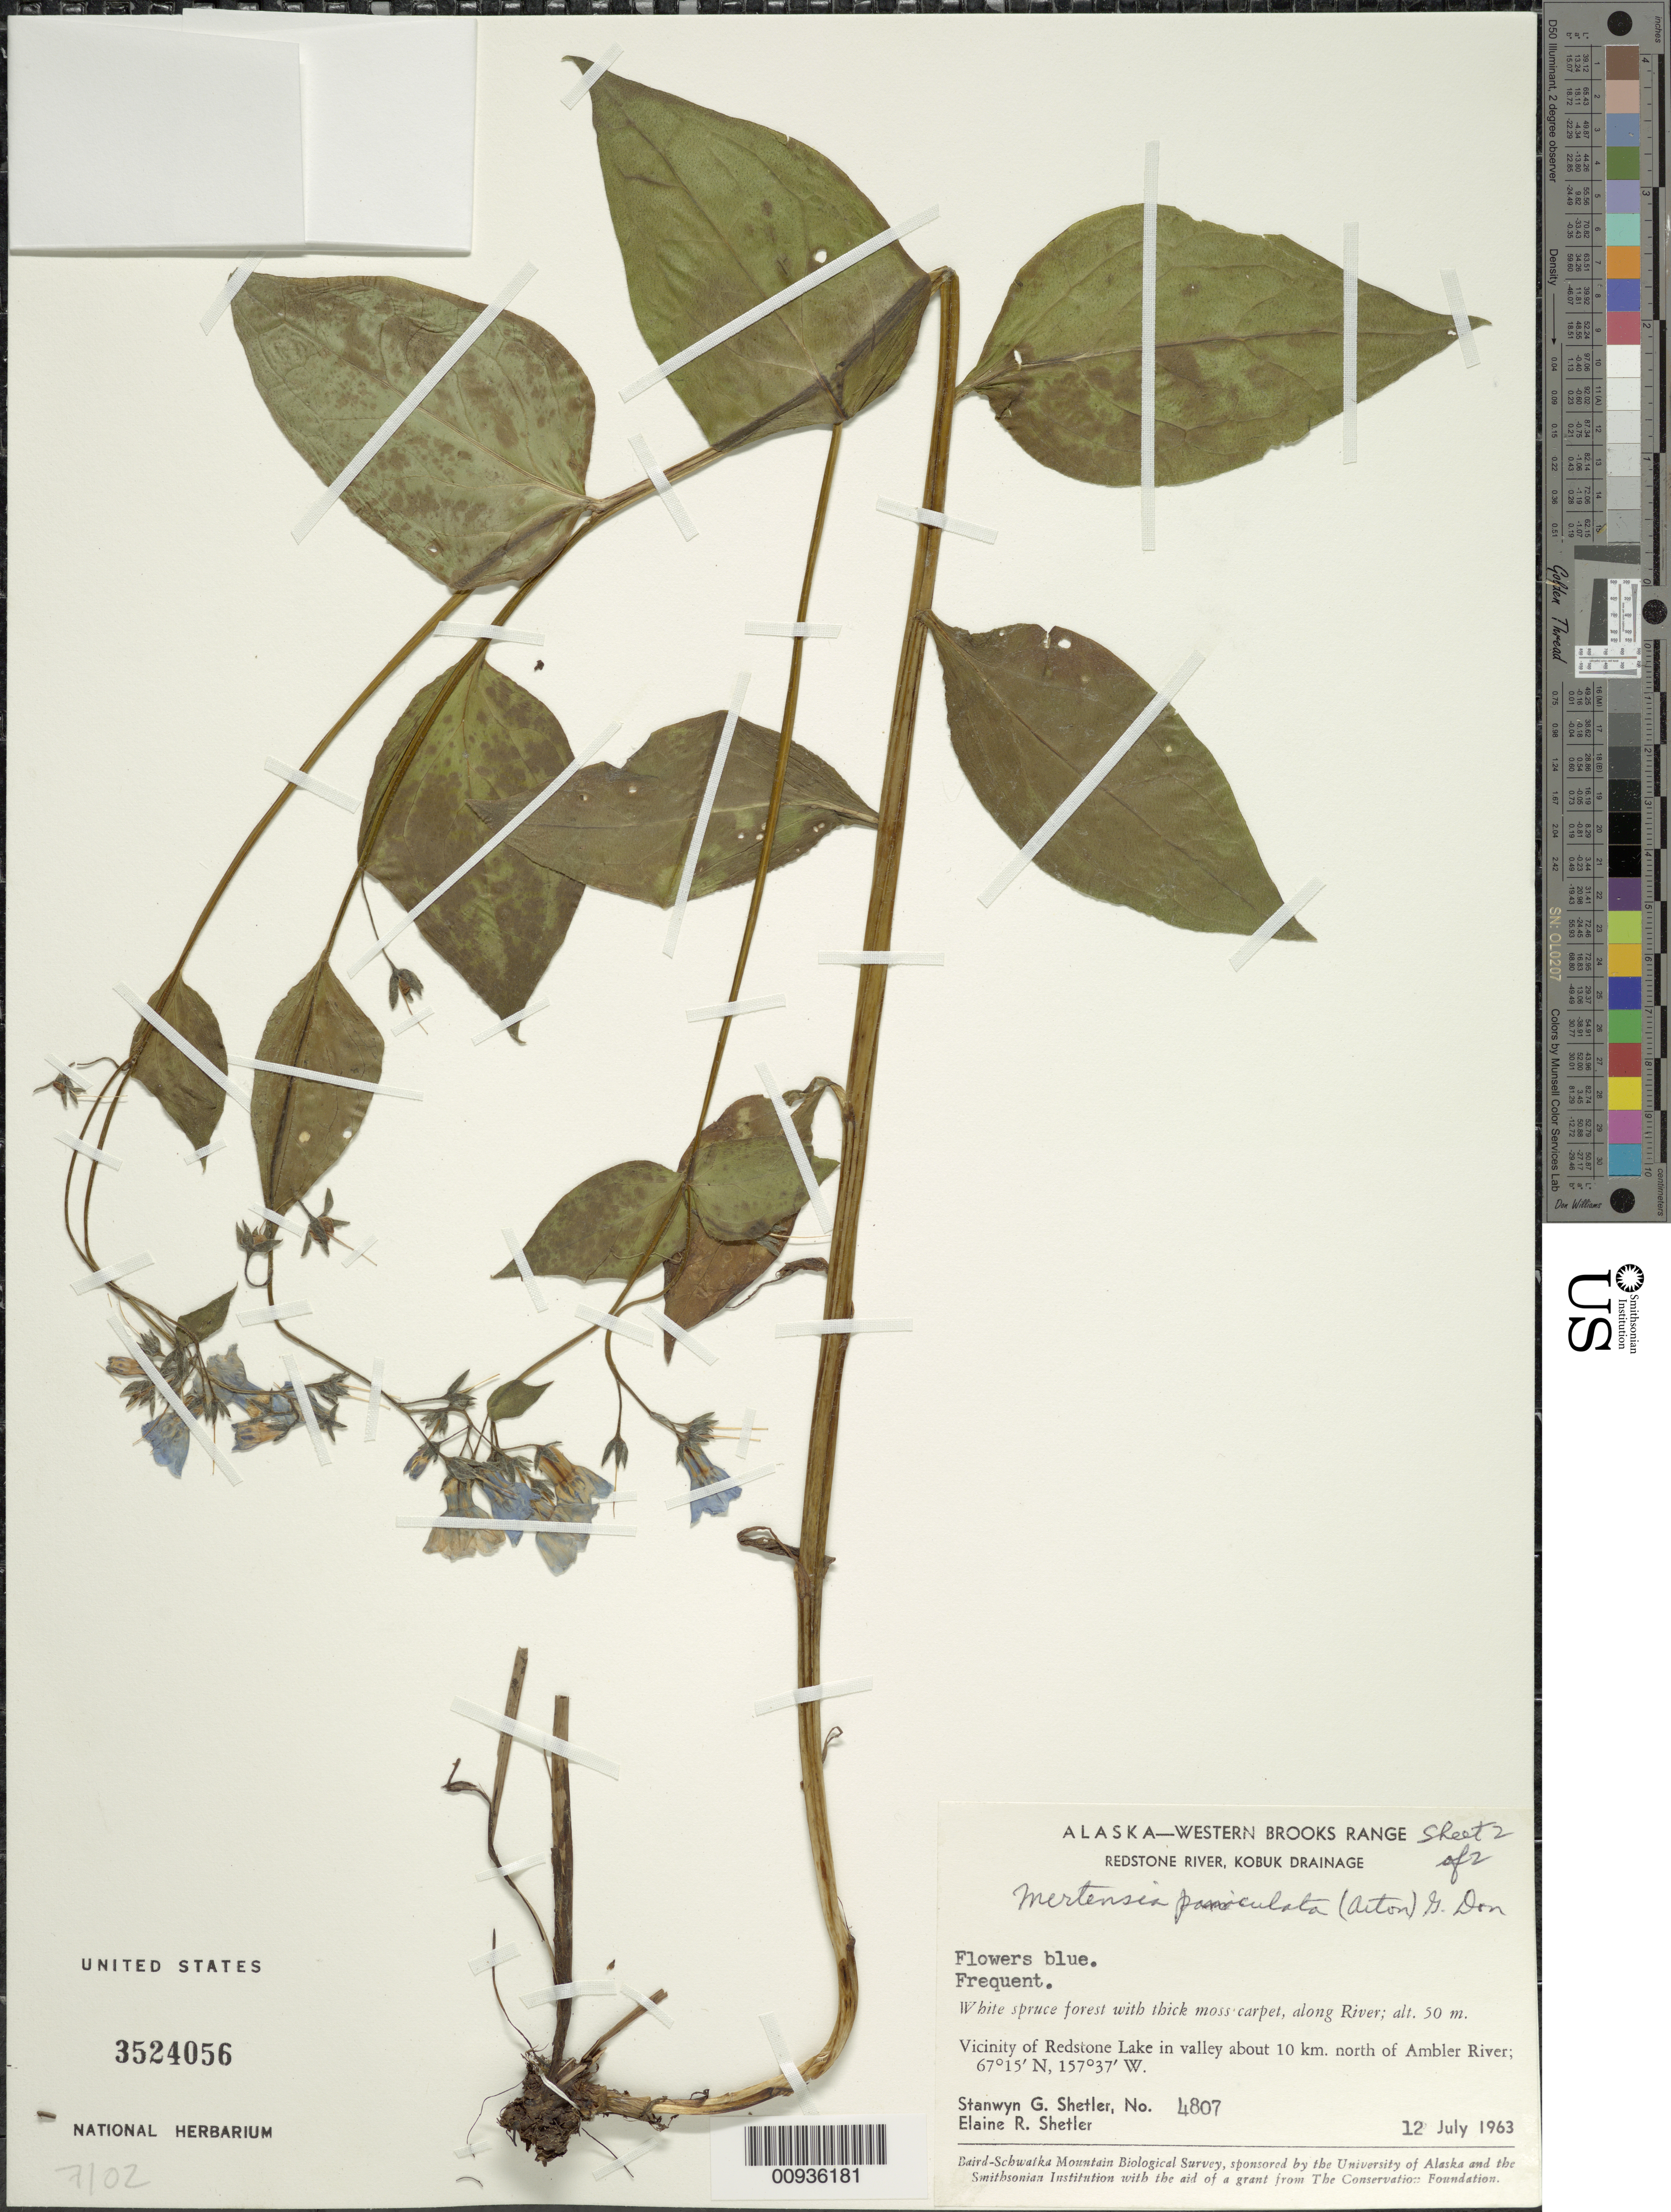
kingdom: Plantae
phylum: Tracheophyta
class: Magnoliopsida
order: Boraginales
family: Boraginaceae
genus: Mertensia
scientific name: Mertensia paniculata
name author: (Aiton) G. Don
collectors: S. Shetler & E. R. Shetler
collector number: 4807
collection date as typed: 12 Jul 1963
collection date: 1963-07-12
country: United States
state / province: Alaska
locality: Vicinity of Redstone Lake in valley about 10 km. north of Ambler River. Western Brooks Range, Redstone River, Kobuk Drainage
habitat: White spruce forest with thick moss carpet, along River.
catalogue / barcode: US 3524056